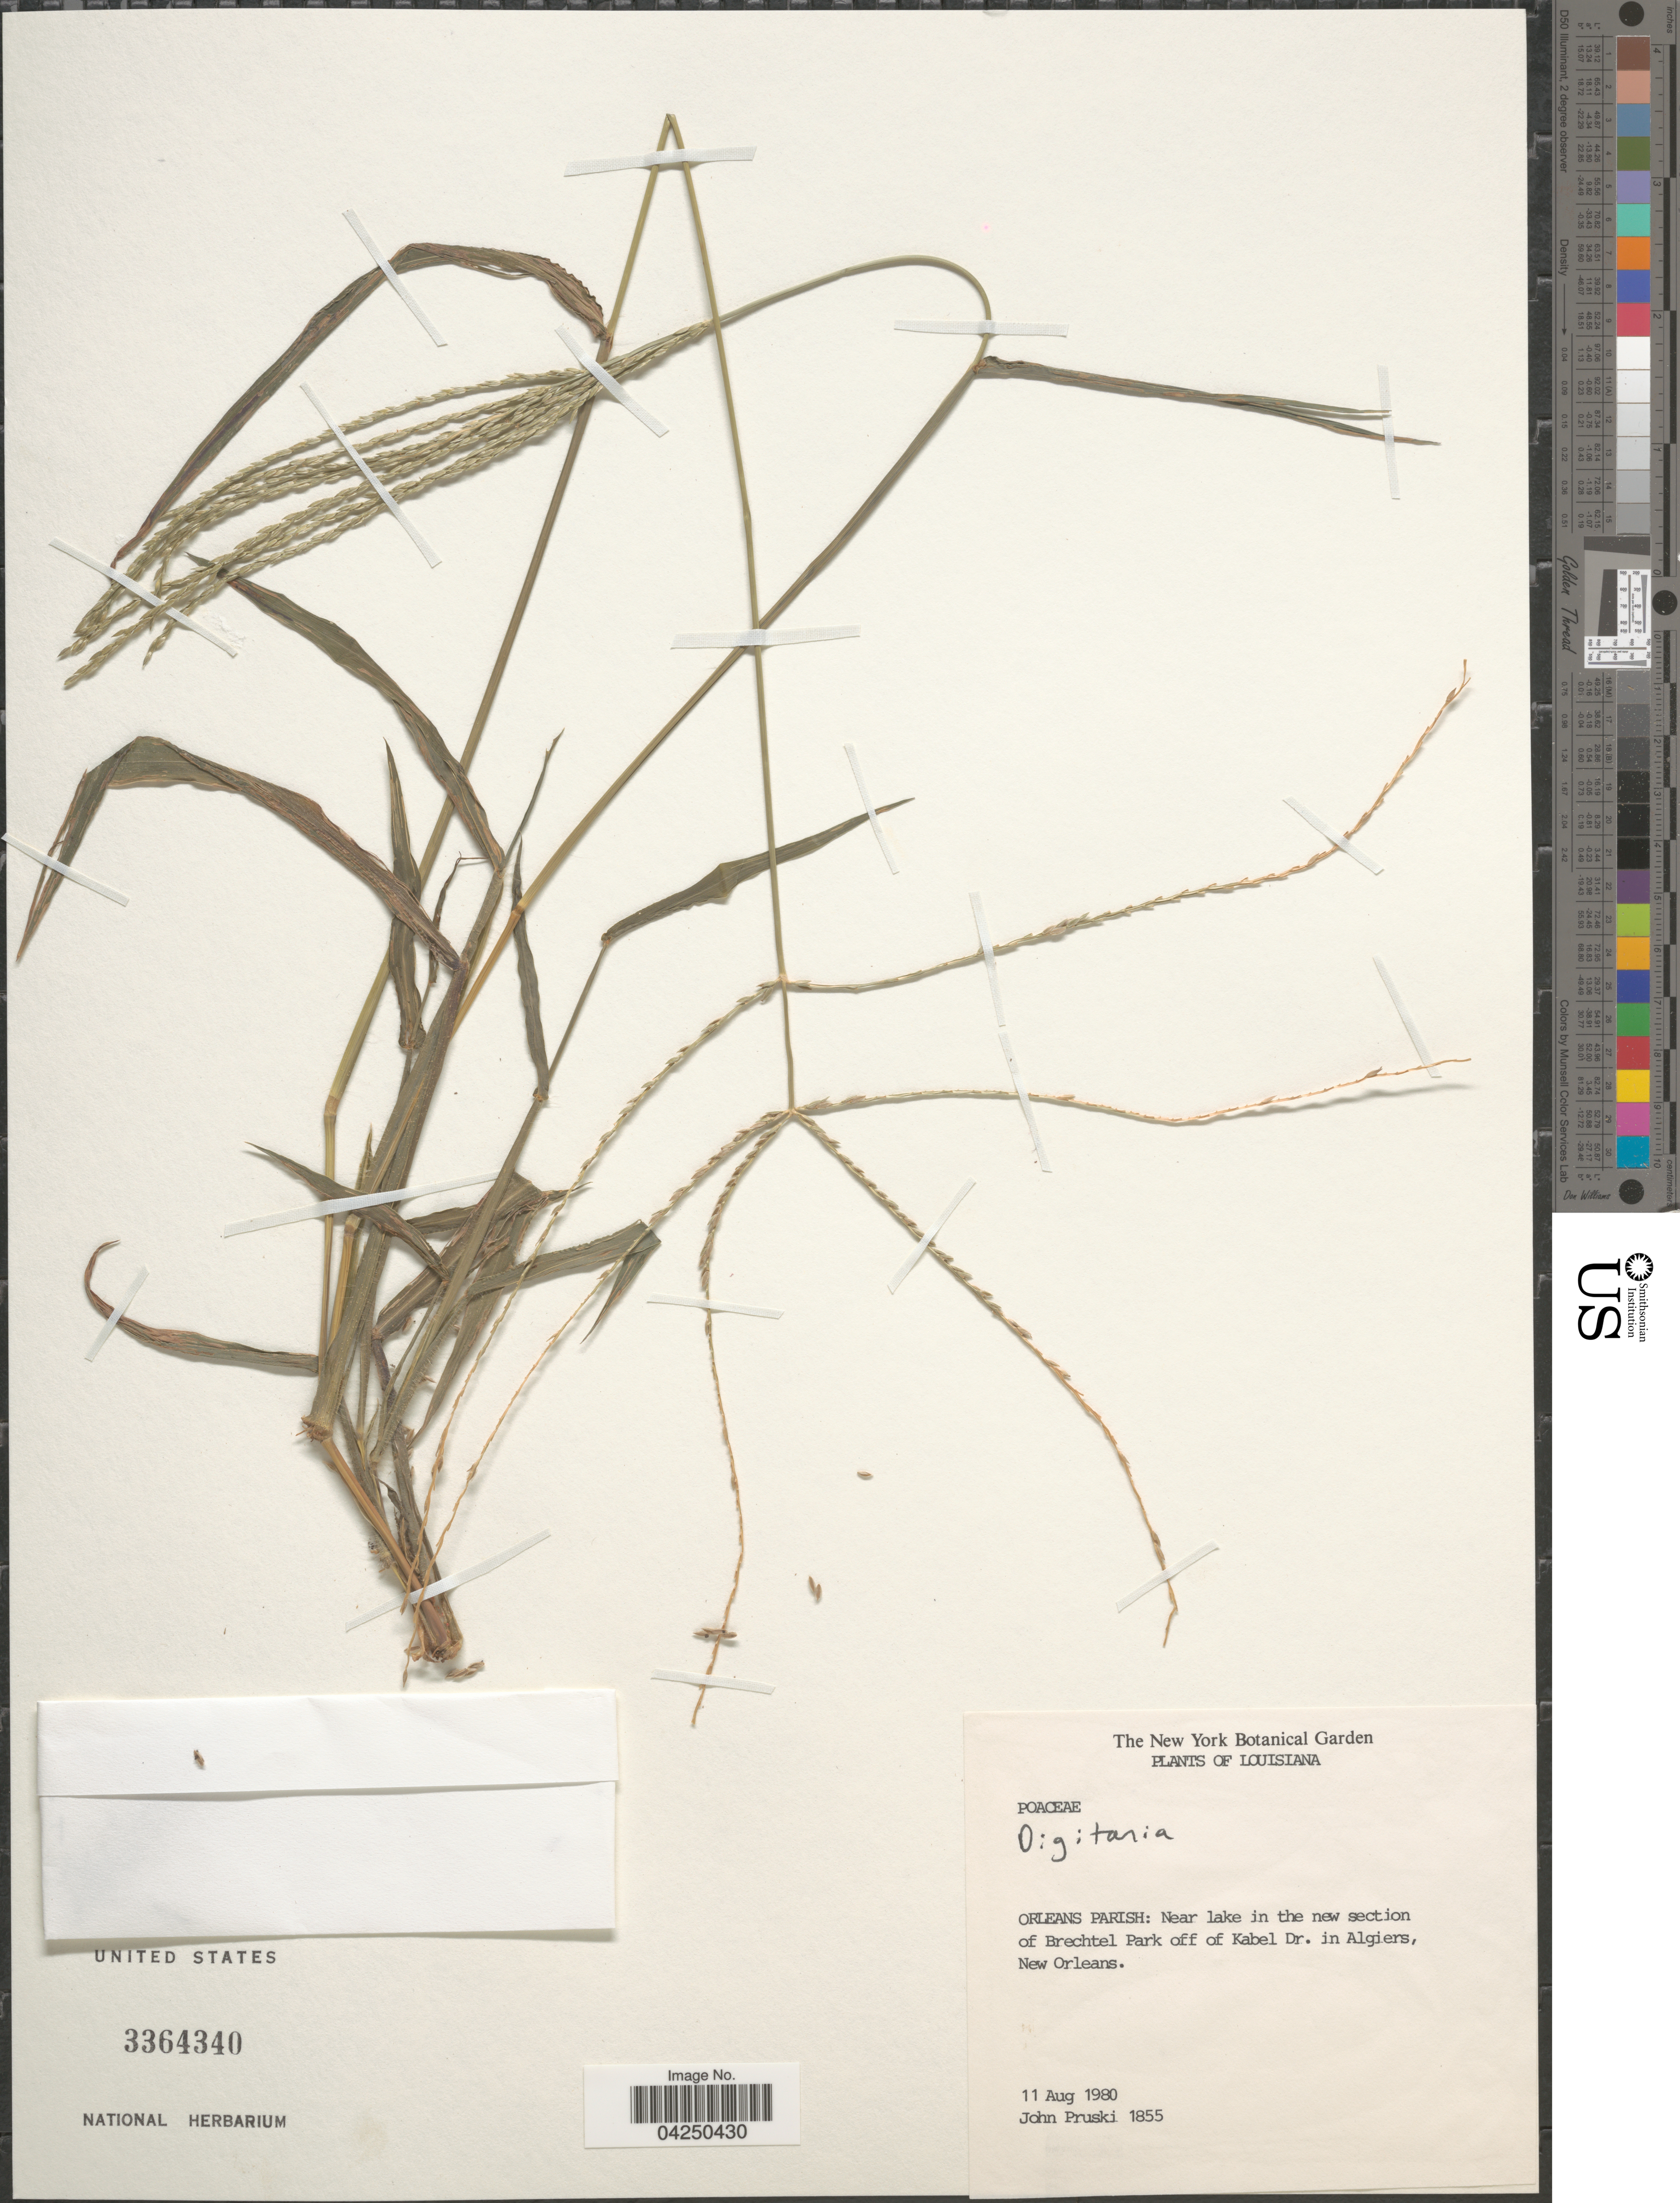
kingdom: Plantae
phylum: Tracheophyta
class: Liliopsida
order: Poales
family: Poaceae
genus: Digitaria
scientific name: Digitaria sp.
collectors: J. F. Pruski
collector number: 1855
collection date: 1980-08-11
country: United States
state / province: Louisiana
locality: Orleans Parish: Near lake in the new section of Brechtel Park off of Kabel Dr. in Algiers, New Orleans.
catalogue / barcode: US 3364340